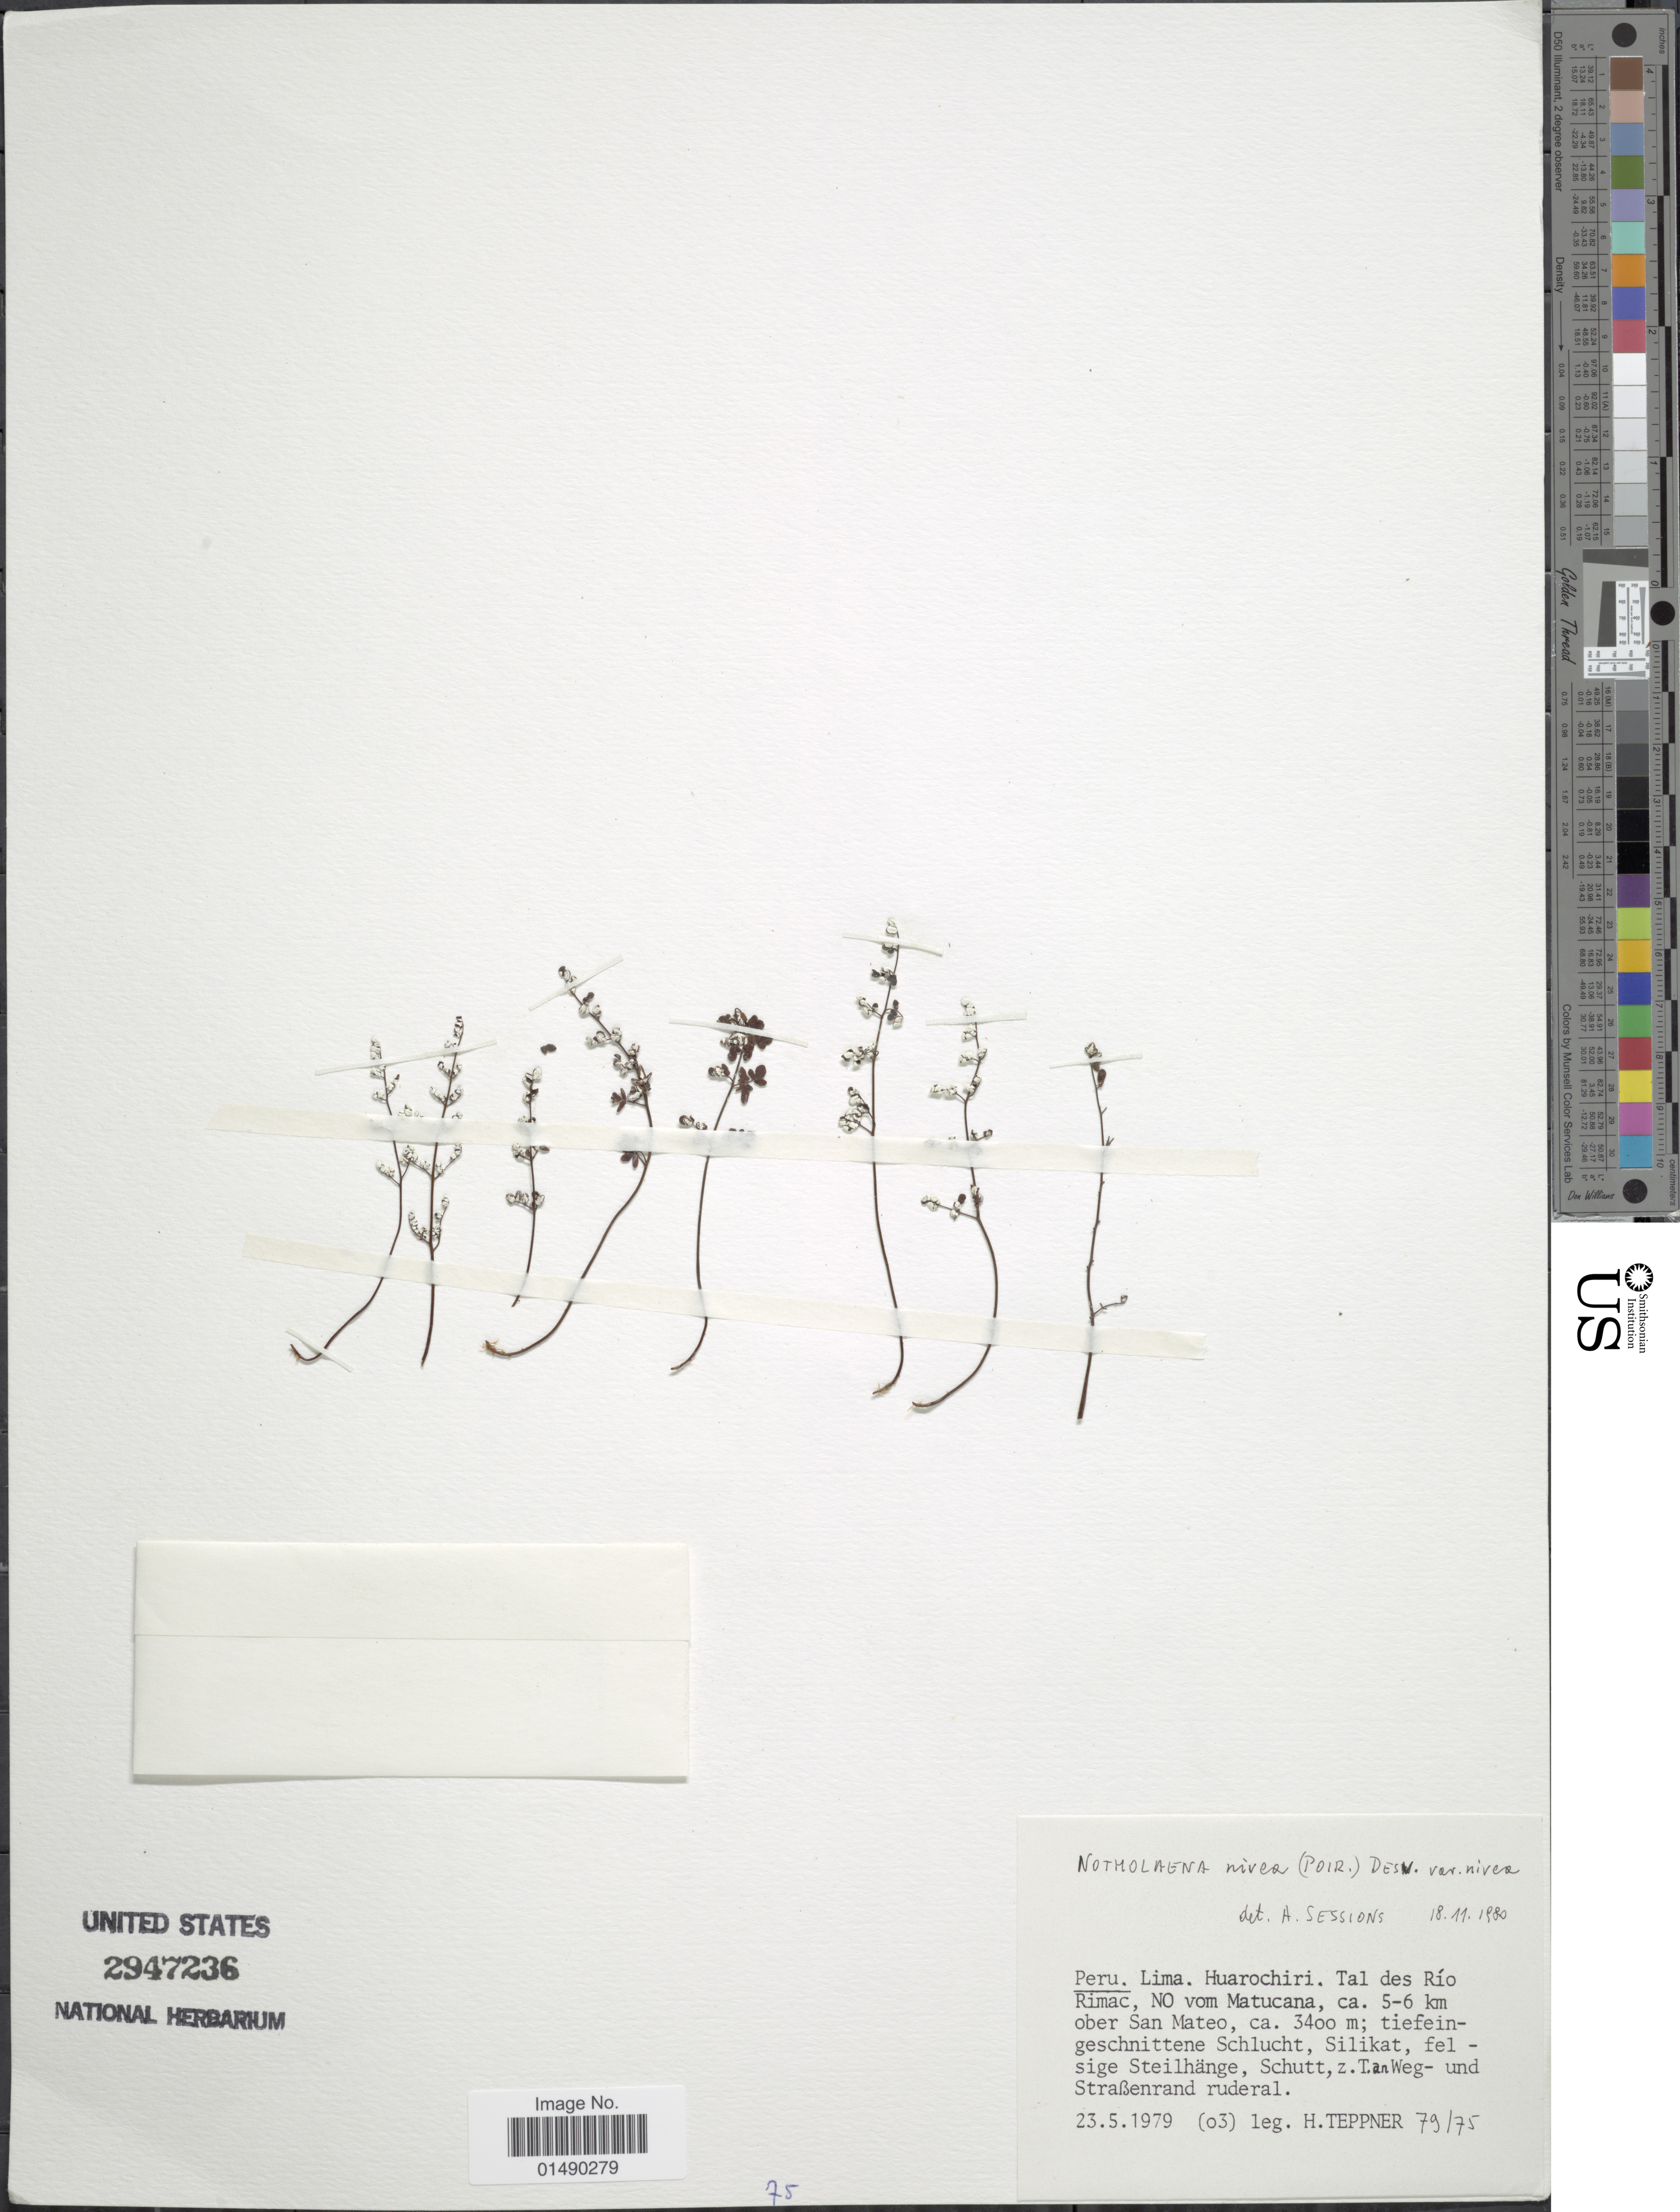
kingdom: Plantae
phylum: Tracheophyta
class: Polypodiopsida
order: Polypodiales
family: Pteridaceae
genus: Argyrochosma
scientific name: Argyrochosma nivea var. nivea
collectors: H. Teppner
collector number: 79/75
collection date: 1979-05-23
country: Peru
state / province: Lima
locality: Peru, Huarochiri. Tal des Rio Rimac, NO vom Matucana, ca. 5-6 km ober San Mateo.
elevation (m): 3400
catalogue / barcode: US 2947236